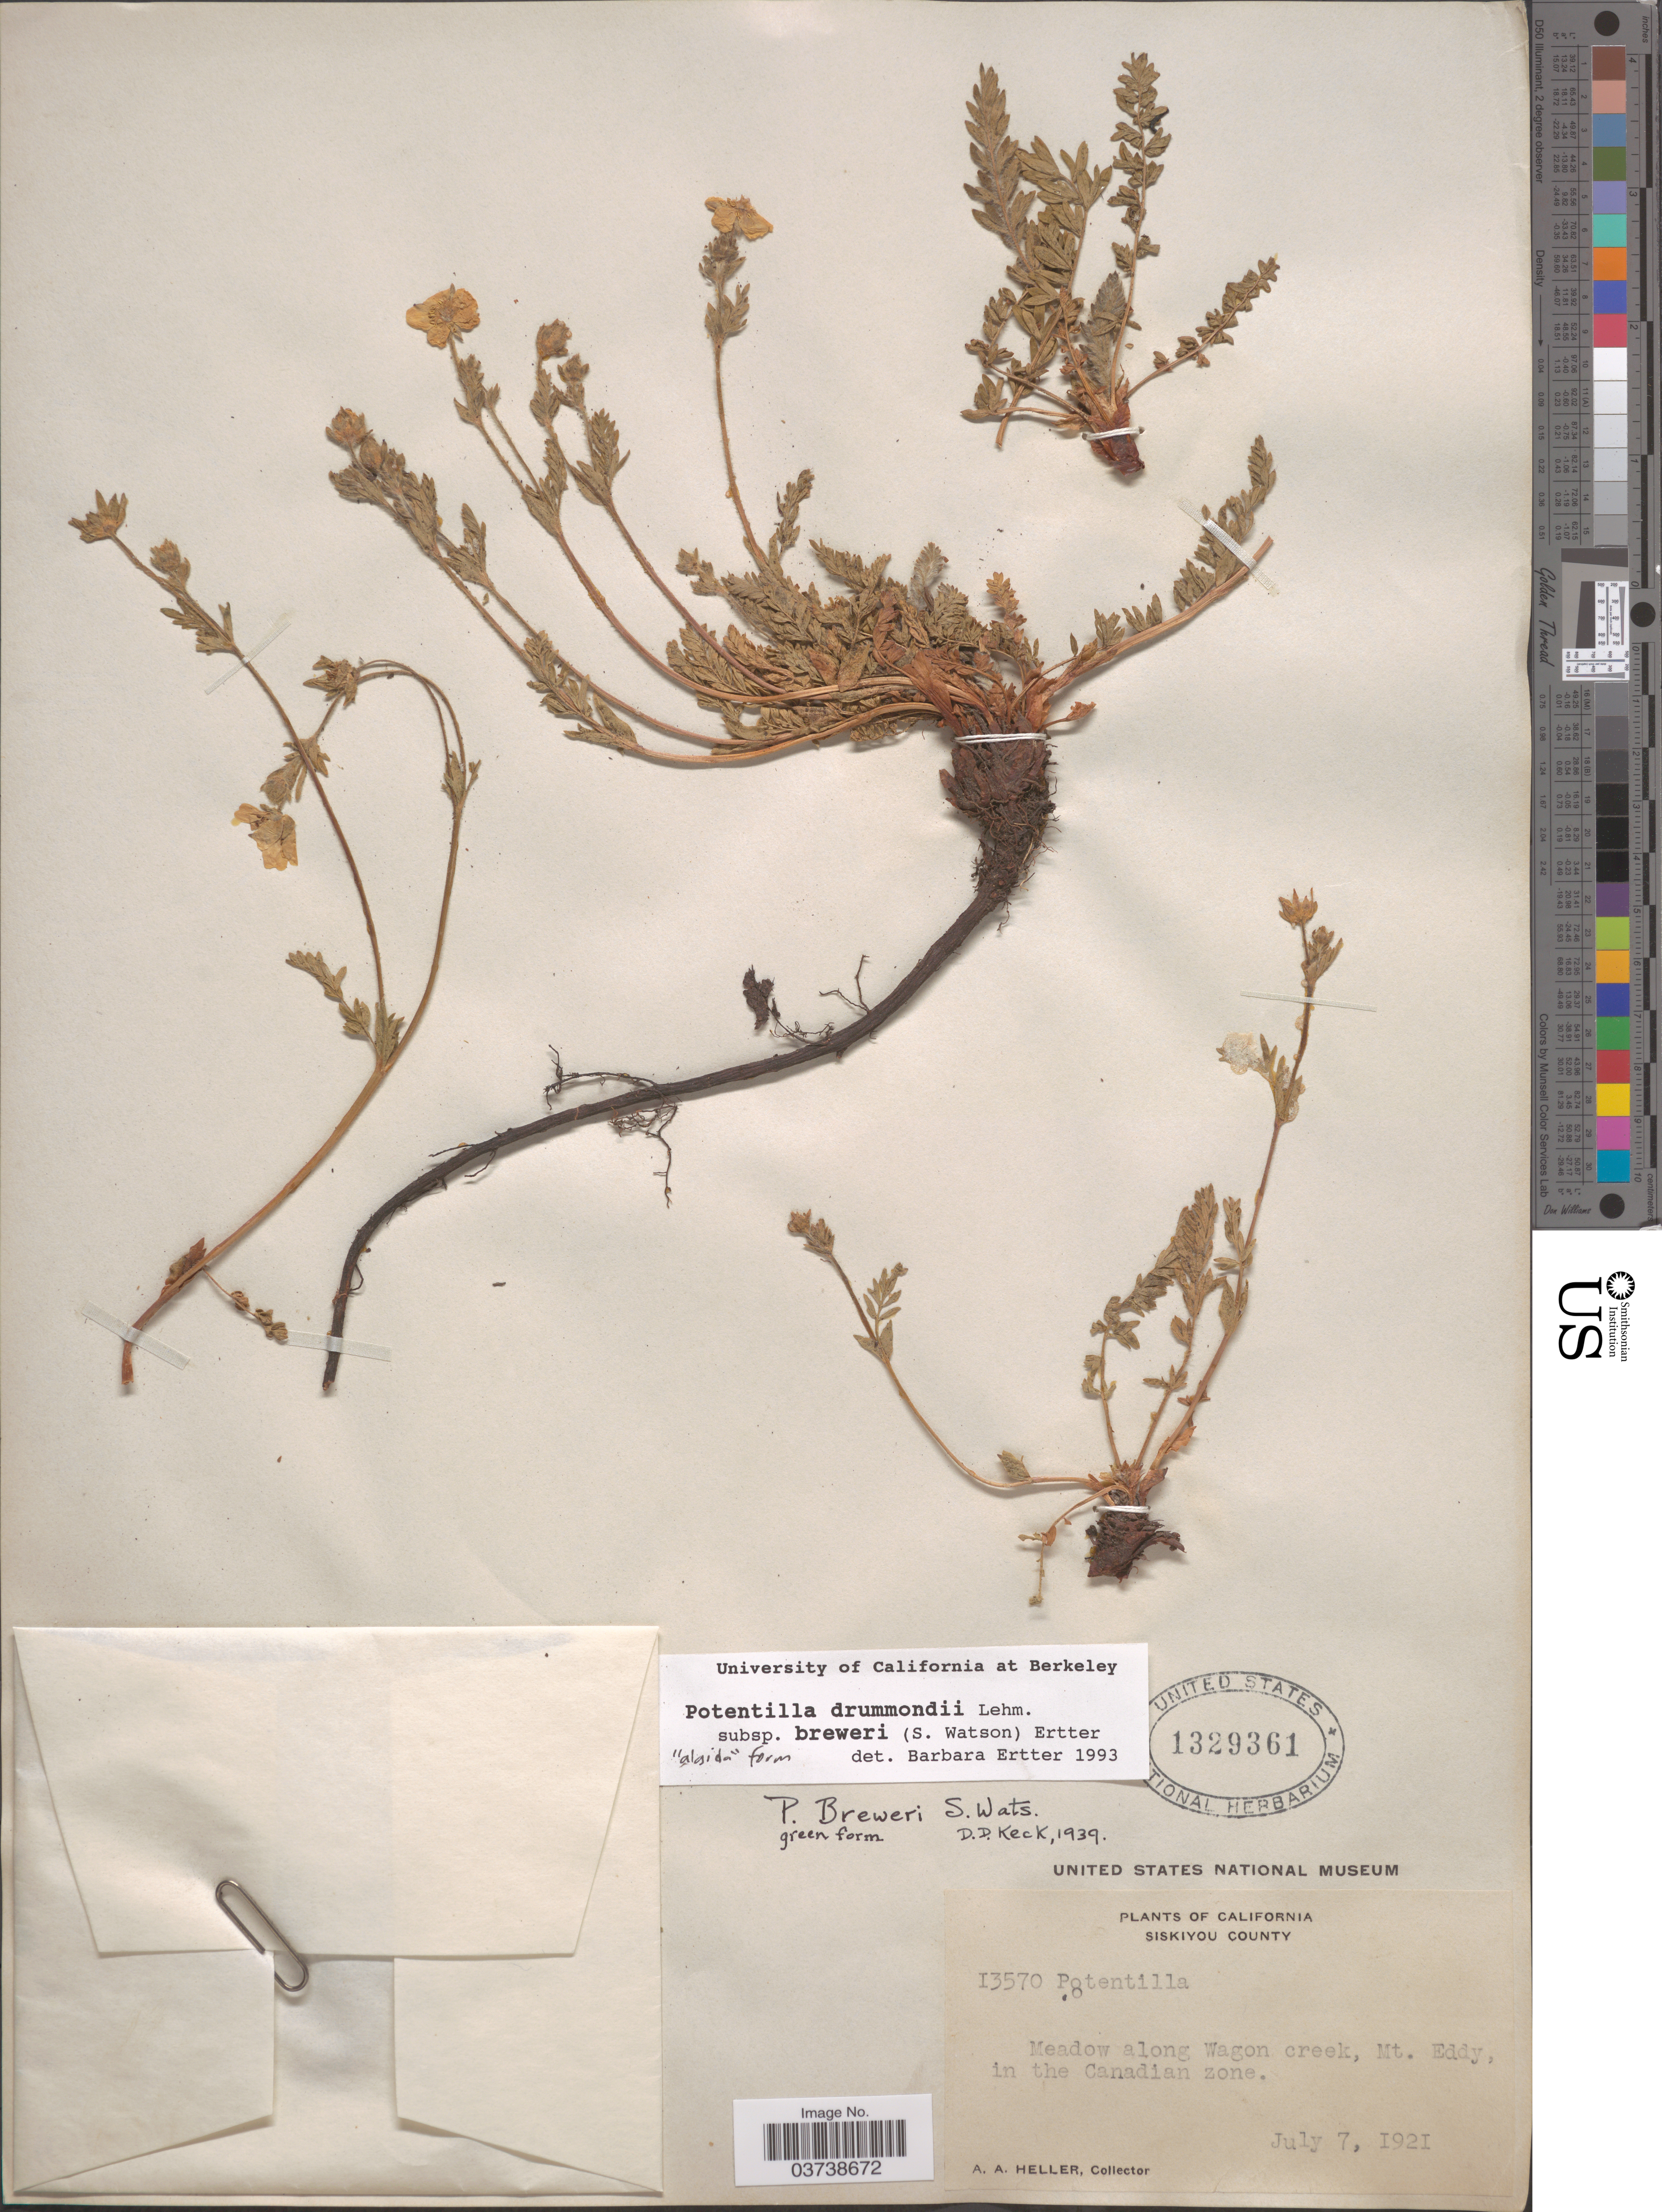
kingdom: Plantae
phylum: Tracheophyta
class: Magnoliopsida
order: Rosales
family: Rosaceae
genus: Potentilla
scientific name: Potentilla breweri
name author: S. Watson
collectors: A. A. Heller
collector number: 13570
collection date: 1921-07-07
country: United States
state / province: California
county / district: Siskiyou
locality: Siskiyou County. Meadow along Wagon creek, Mt. Eddy, in the Canadian Zone.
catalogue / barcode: US 1329361